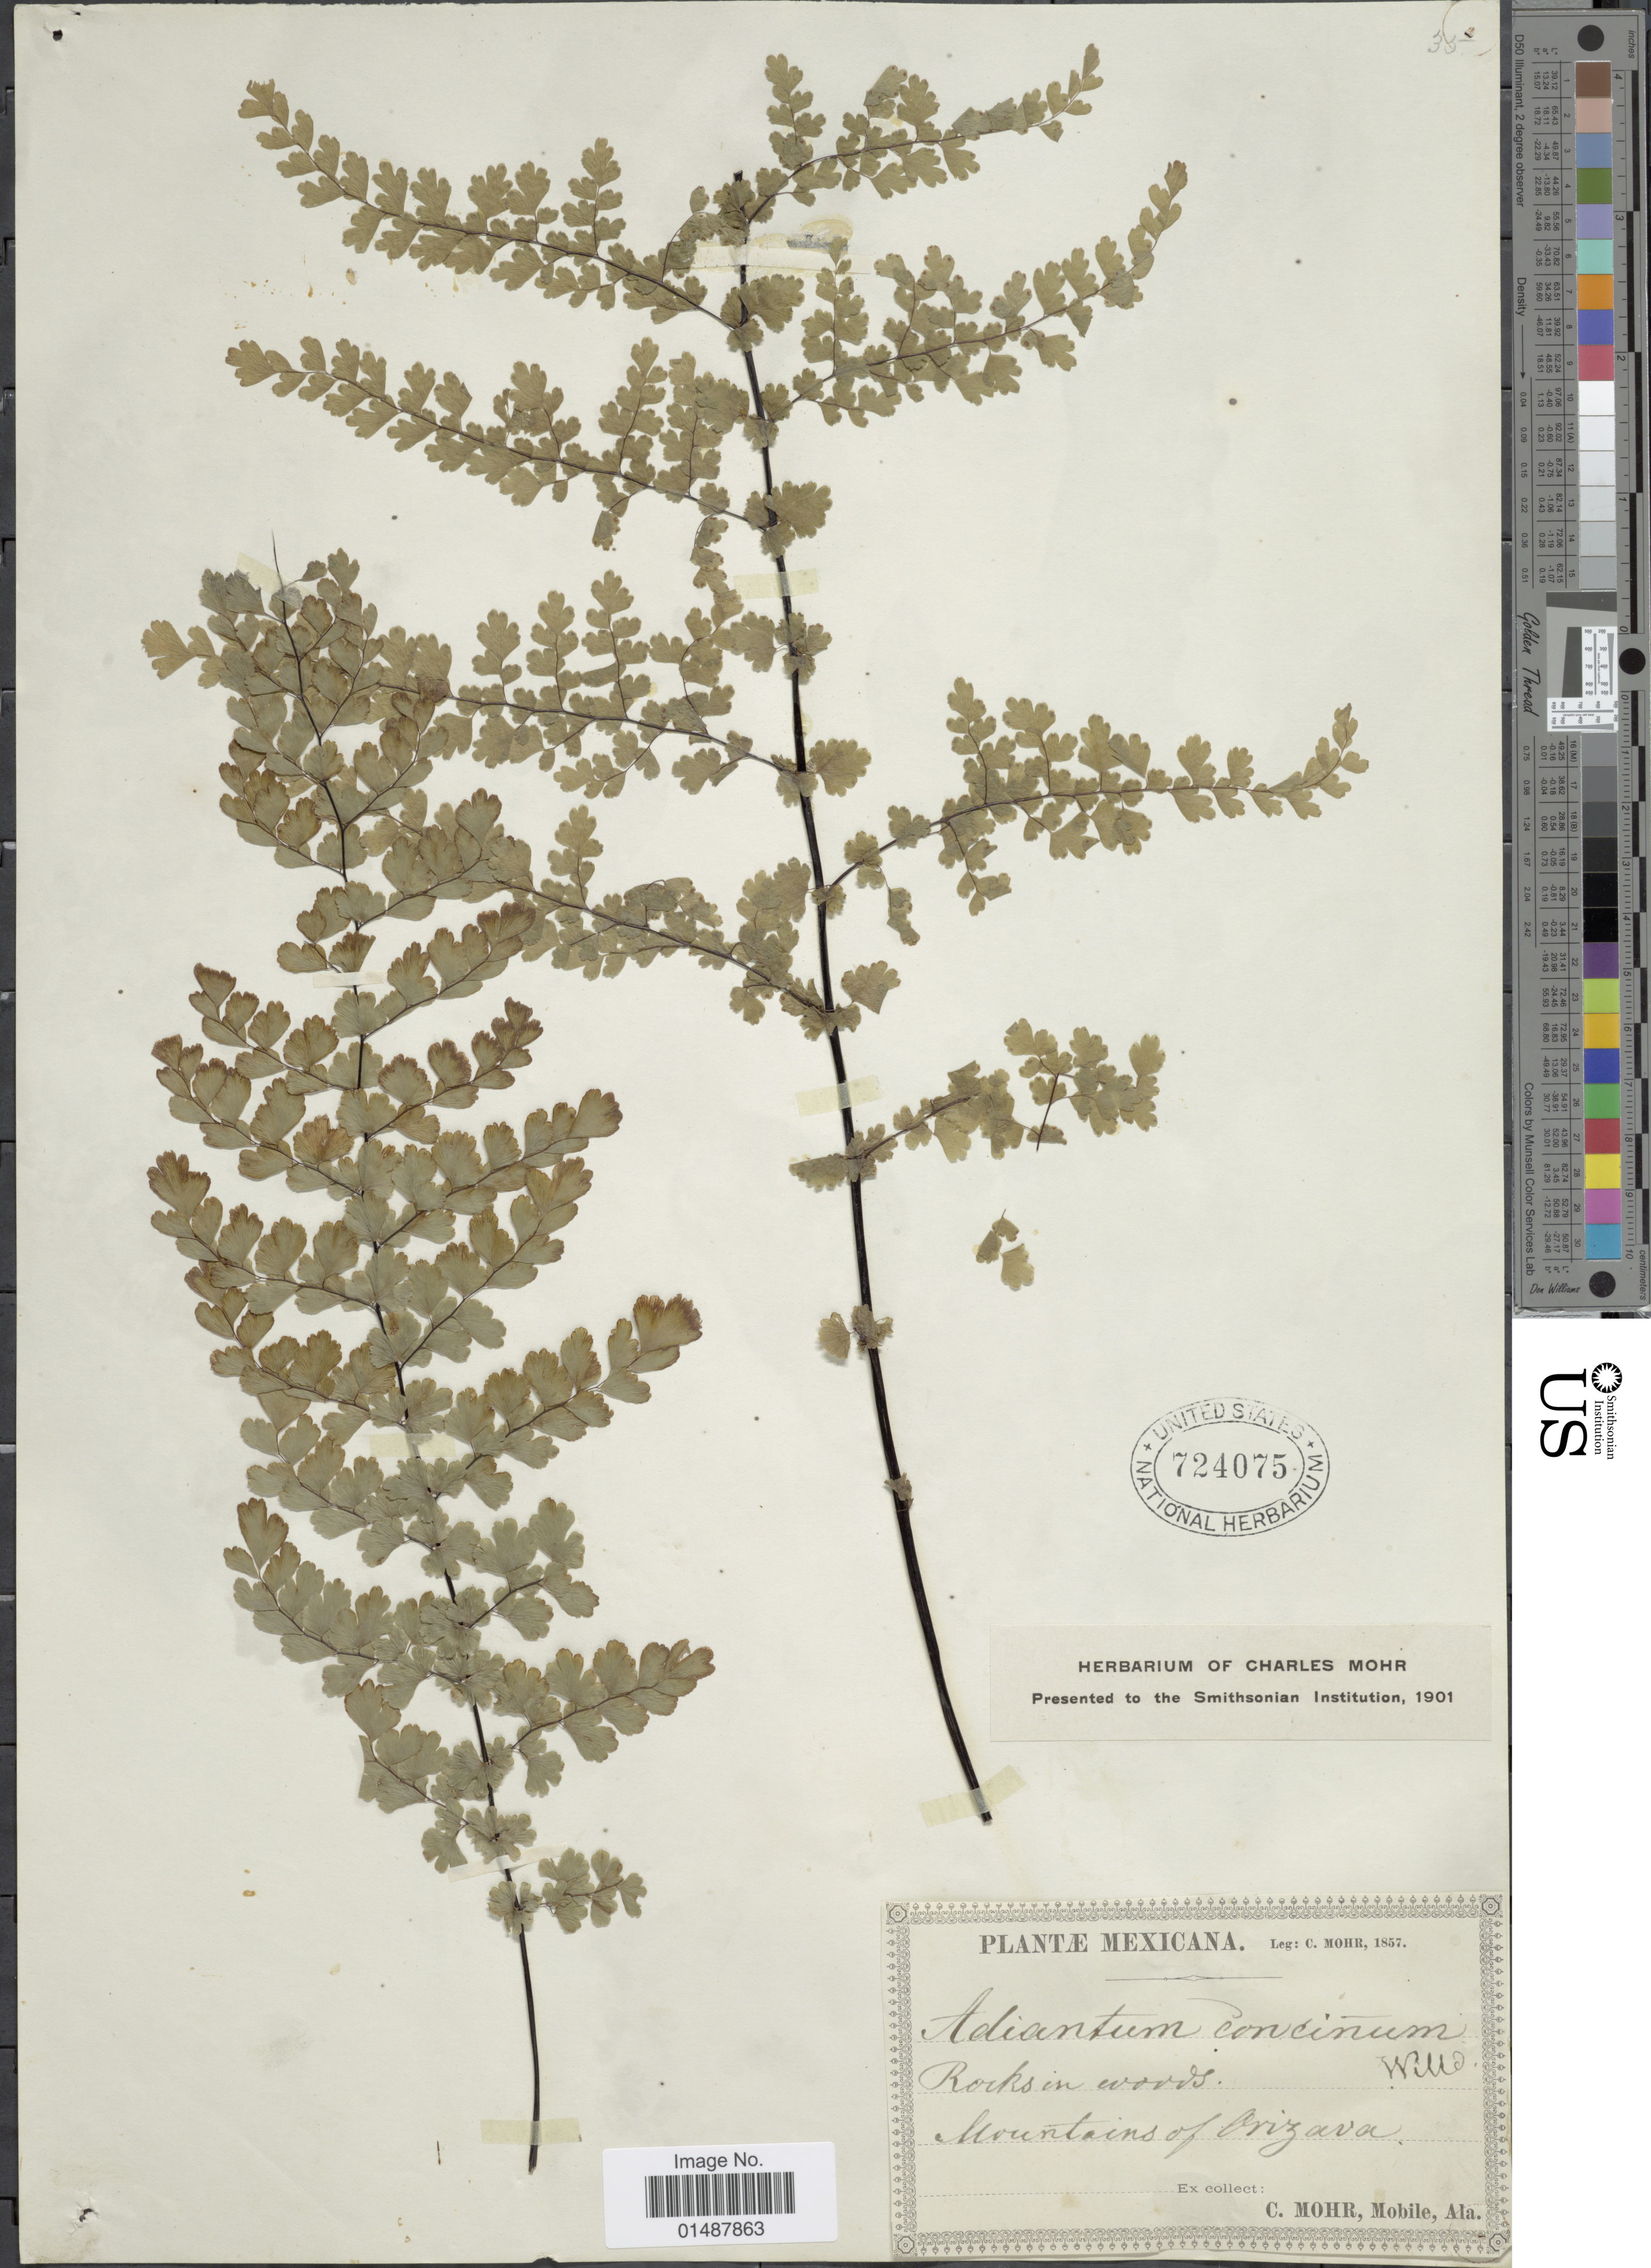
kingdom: Plantae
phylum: Tracheophyta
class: Polypodiopsida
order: Polypodiales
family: Pteridaceae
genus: Adiantum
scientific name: Adiantum concinnum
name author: Humb. & Bonpl. ex Willd.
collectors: C. T. Mohr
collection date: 1857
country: Mexico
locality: Mountains of Orizava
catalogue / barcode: US 724075